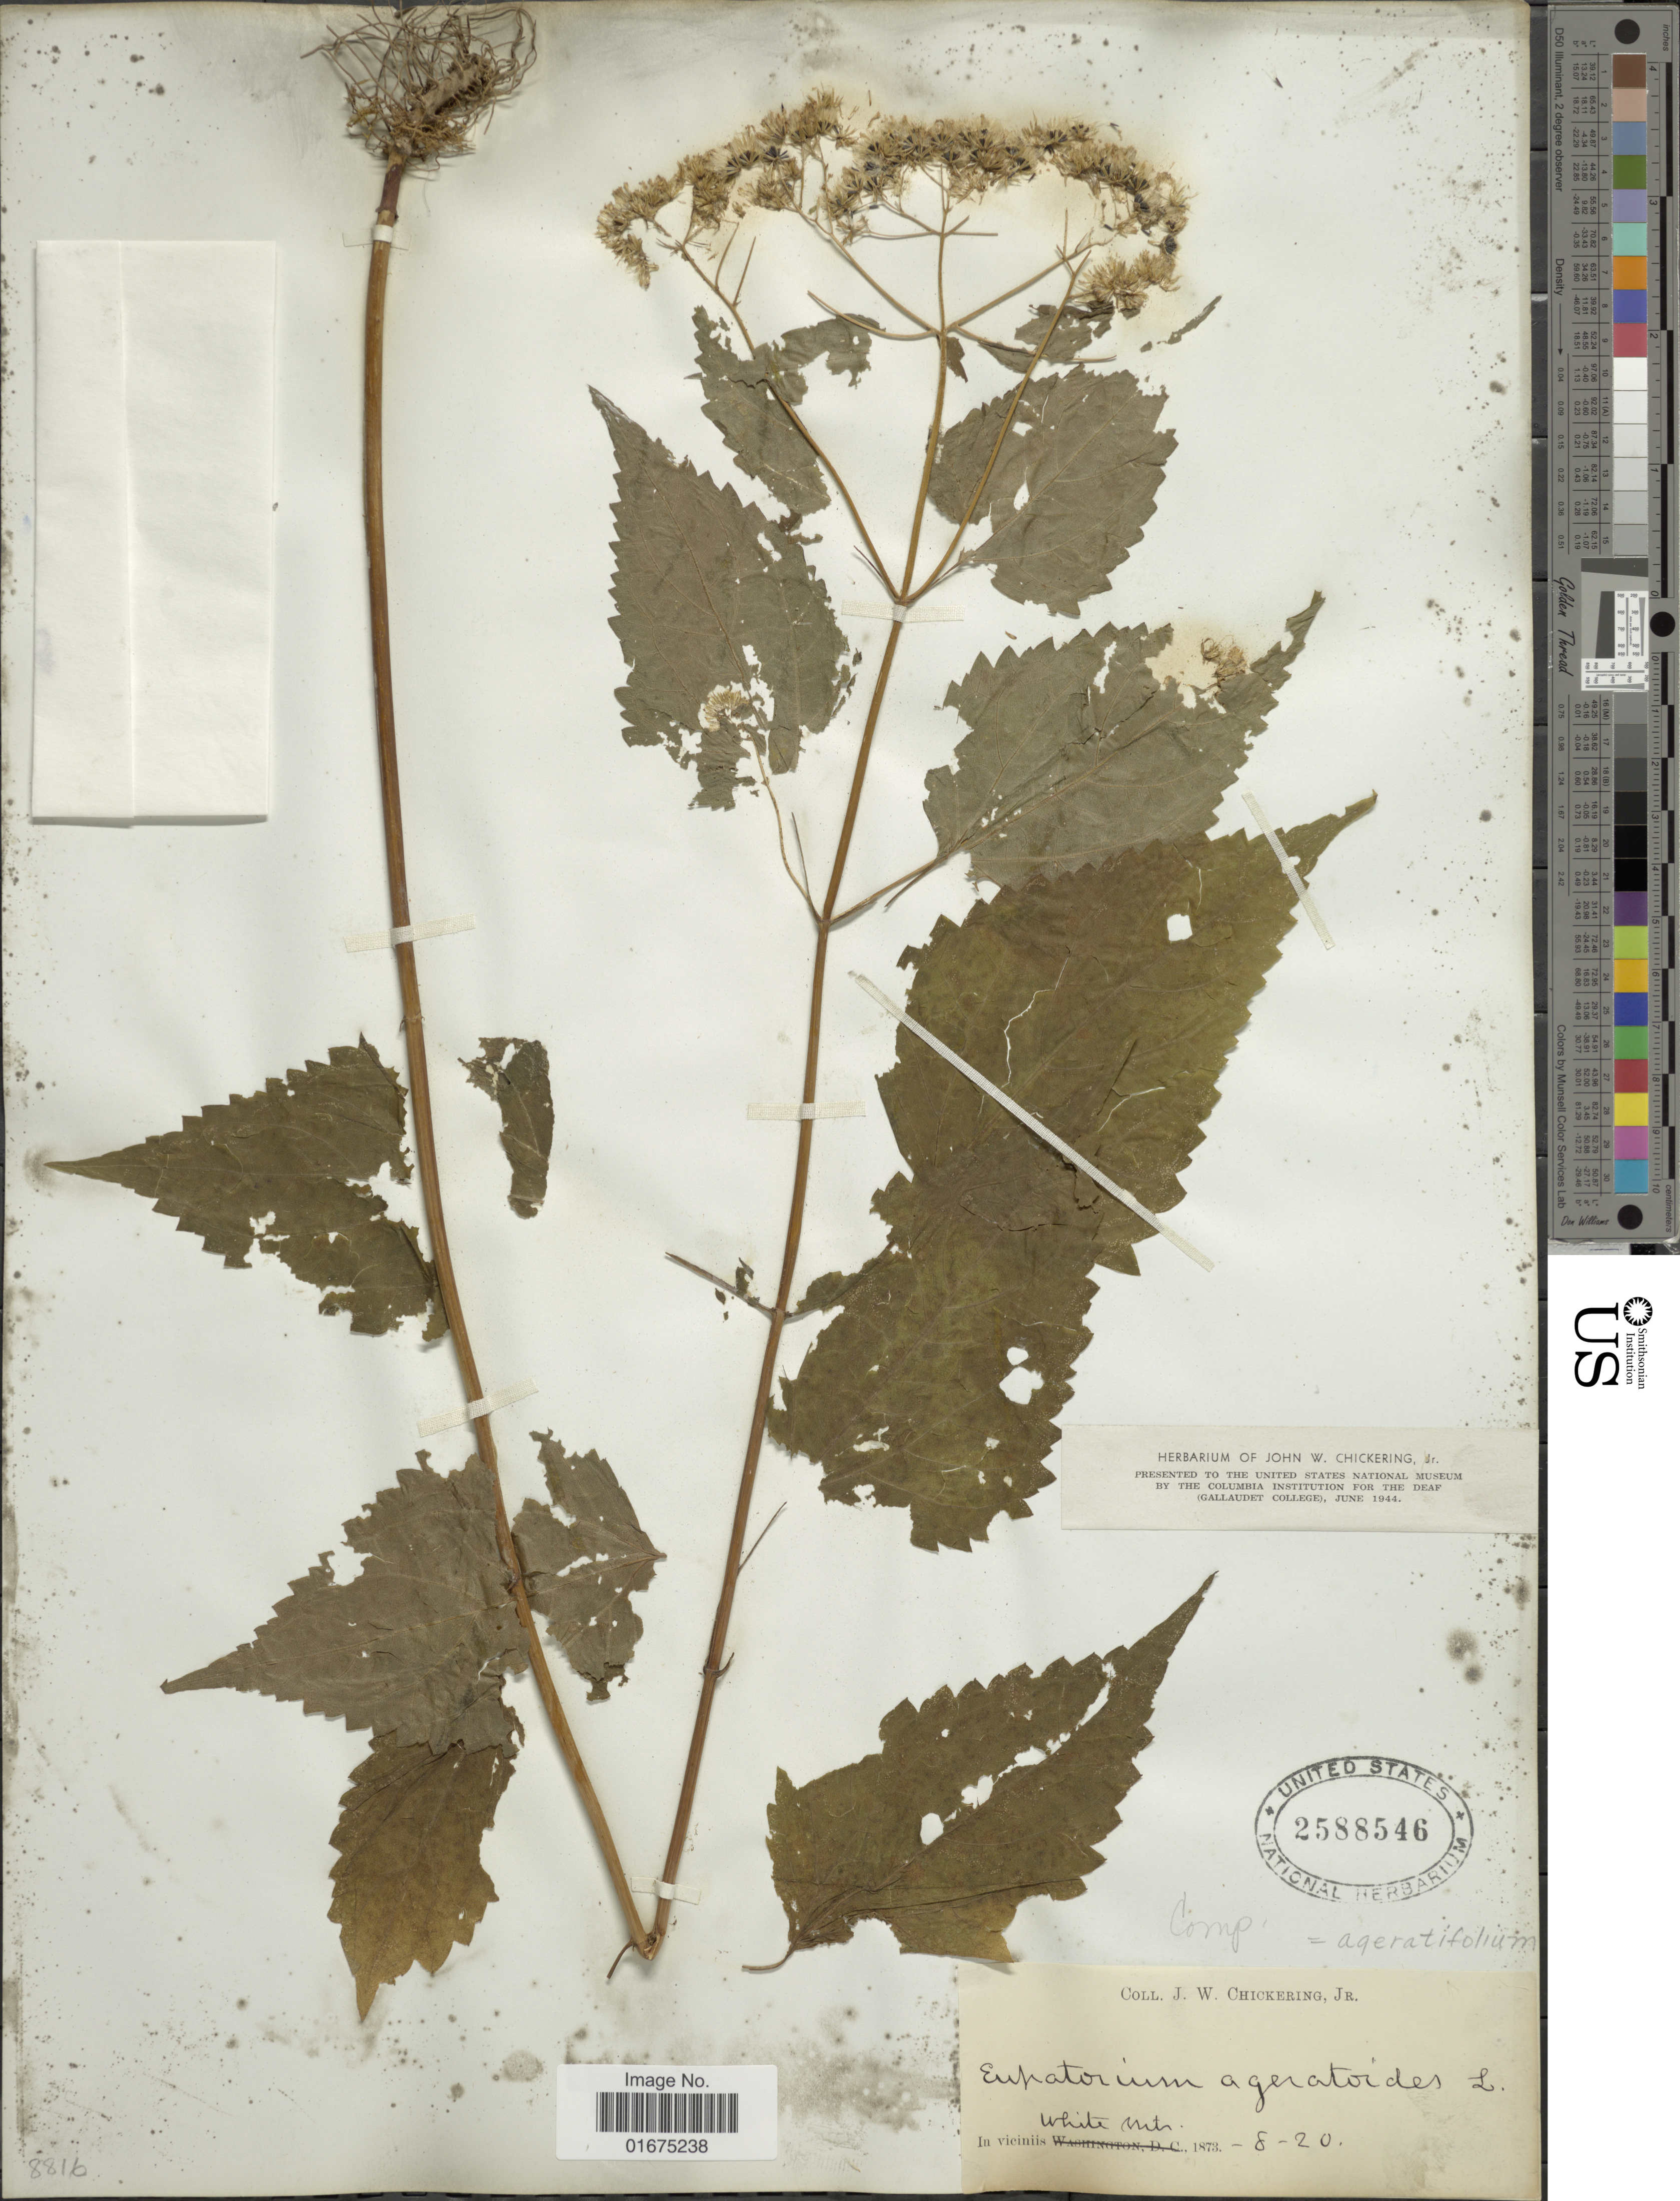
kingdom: Plantae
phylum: Tracheophyta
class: Magnoliopsida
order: Asterales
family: Asteraceae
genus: Ageratina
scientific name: Ageratina havanensis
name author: (Kunth) R.M. King & H. Rob.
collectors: J. W. Chickering Jr.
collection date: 1873-08-20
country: United States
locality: In viciniis White Mts.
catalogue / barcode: US 2588546